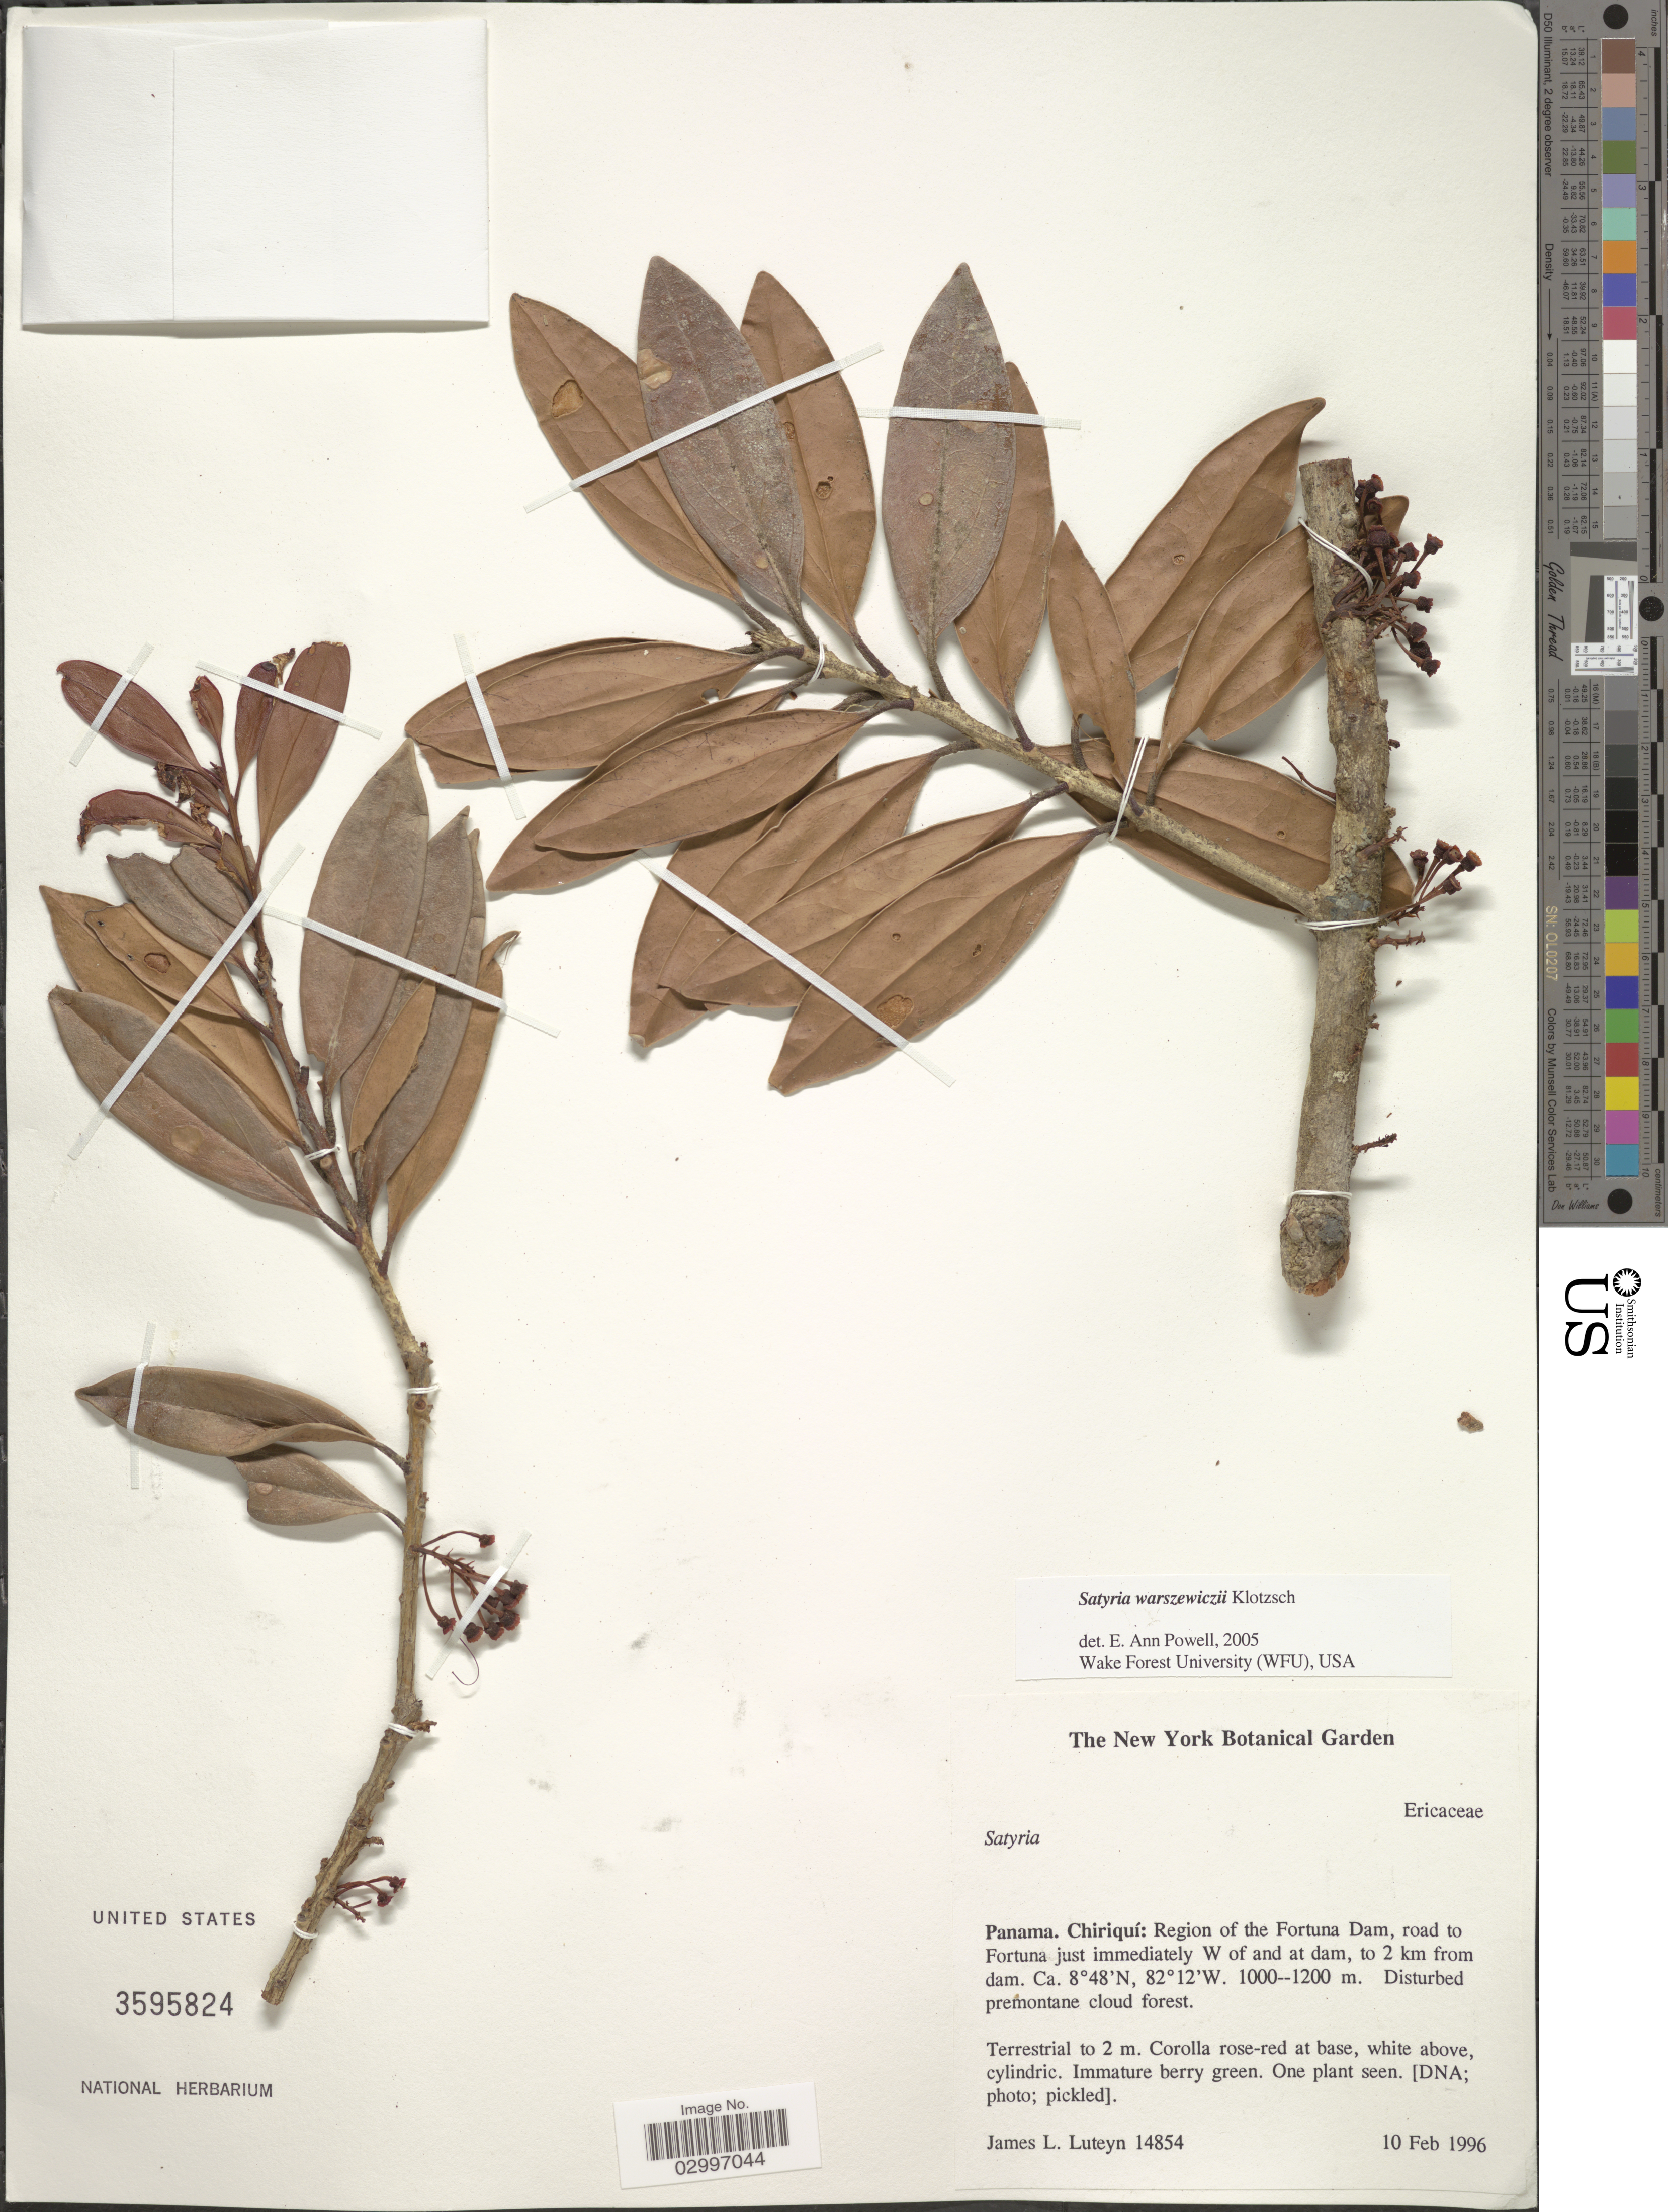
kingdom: Plantae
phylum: Tracheophyta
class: Magnoliopsida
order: Ericales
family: Ericaceae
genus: Satyria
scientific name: Satyria warszewiczii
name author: Klotzsch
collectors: J. Luteyn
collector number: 14854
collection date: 1996-02-10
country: Panama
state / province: Chiriqui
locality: Region of the Fortuna Dam, road to Fortuna just immediately W of and at dam, to 2 km from dam.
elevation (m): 1000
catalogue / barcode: US 3595824